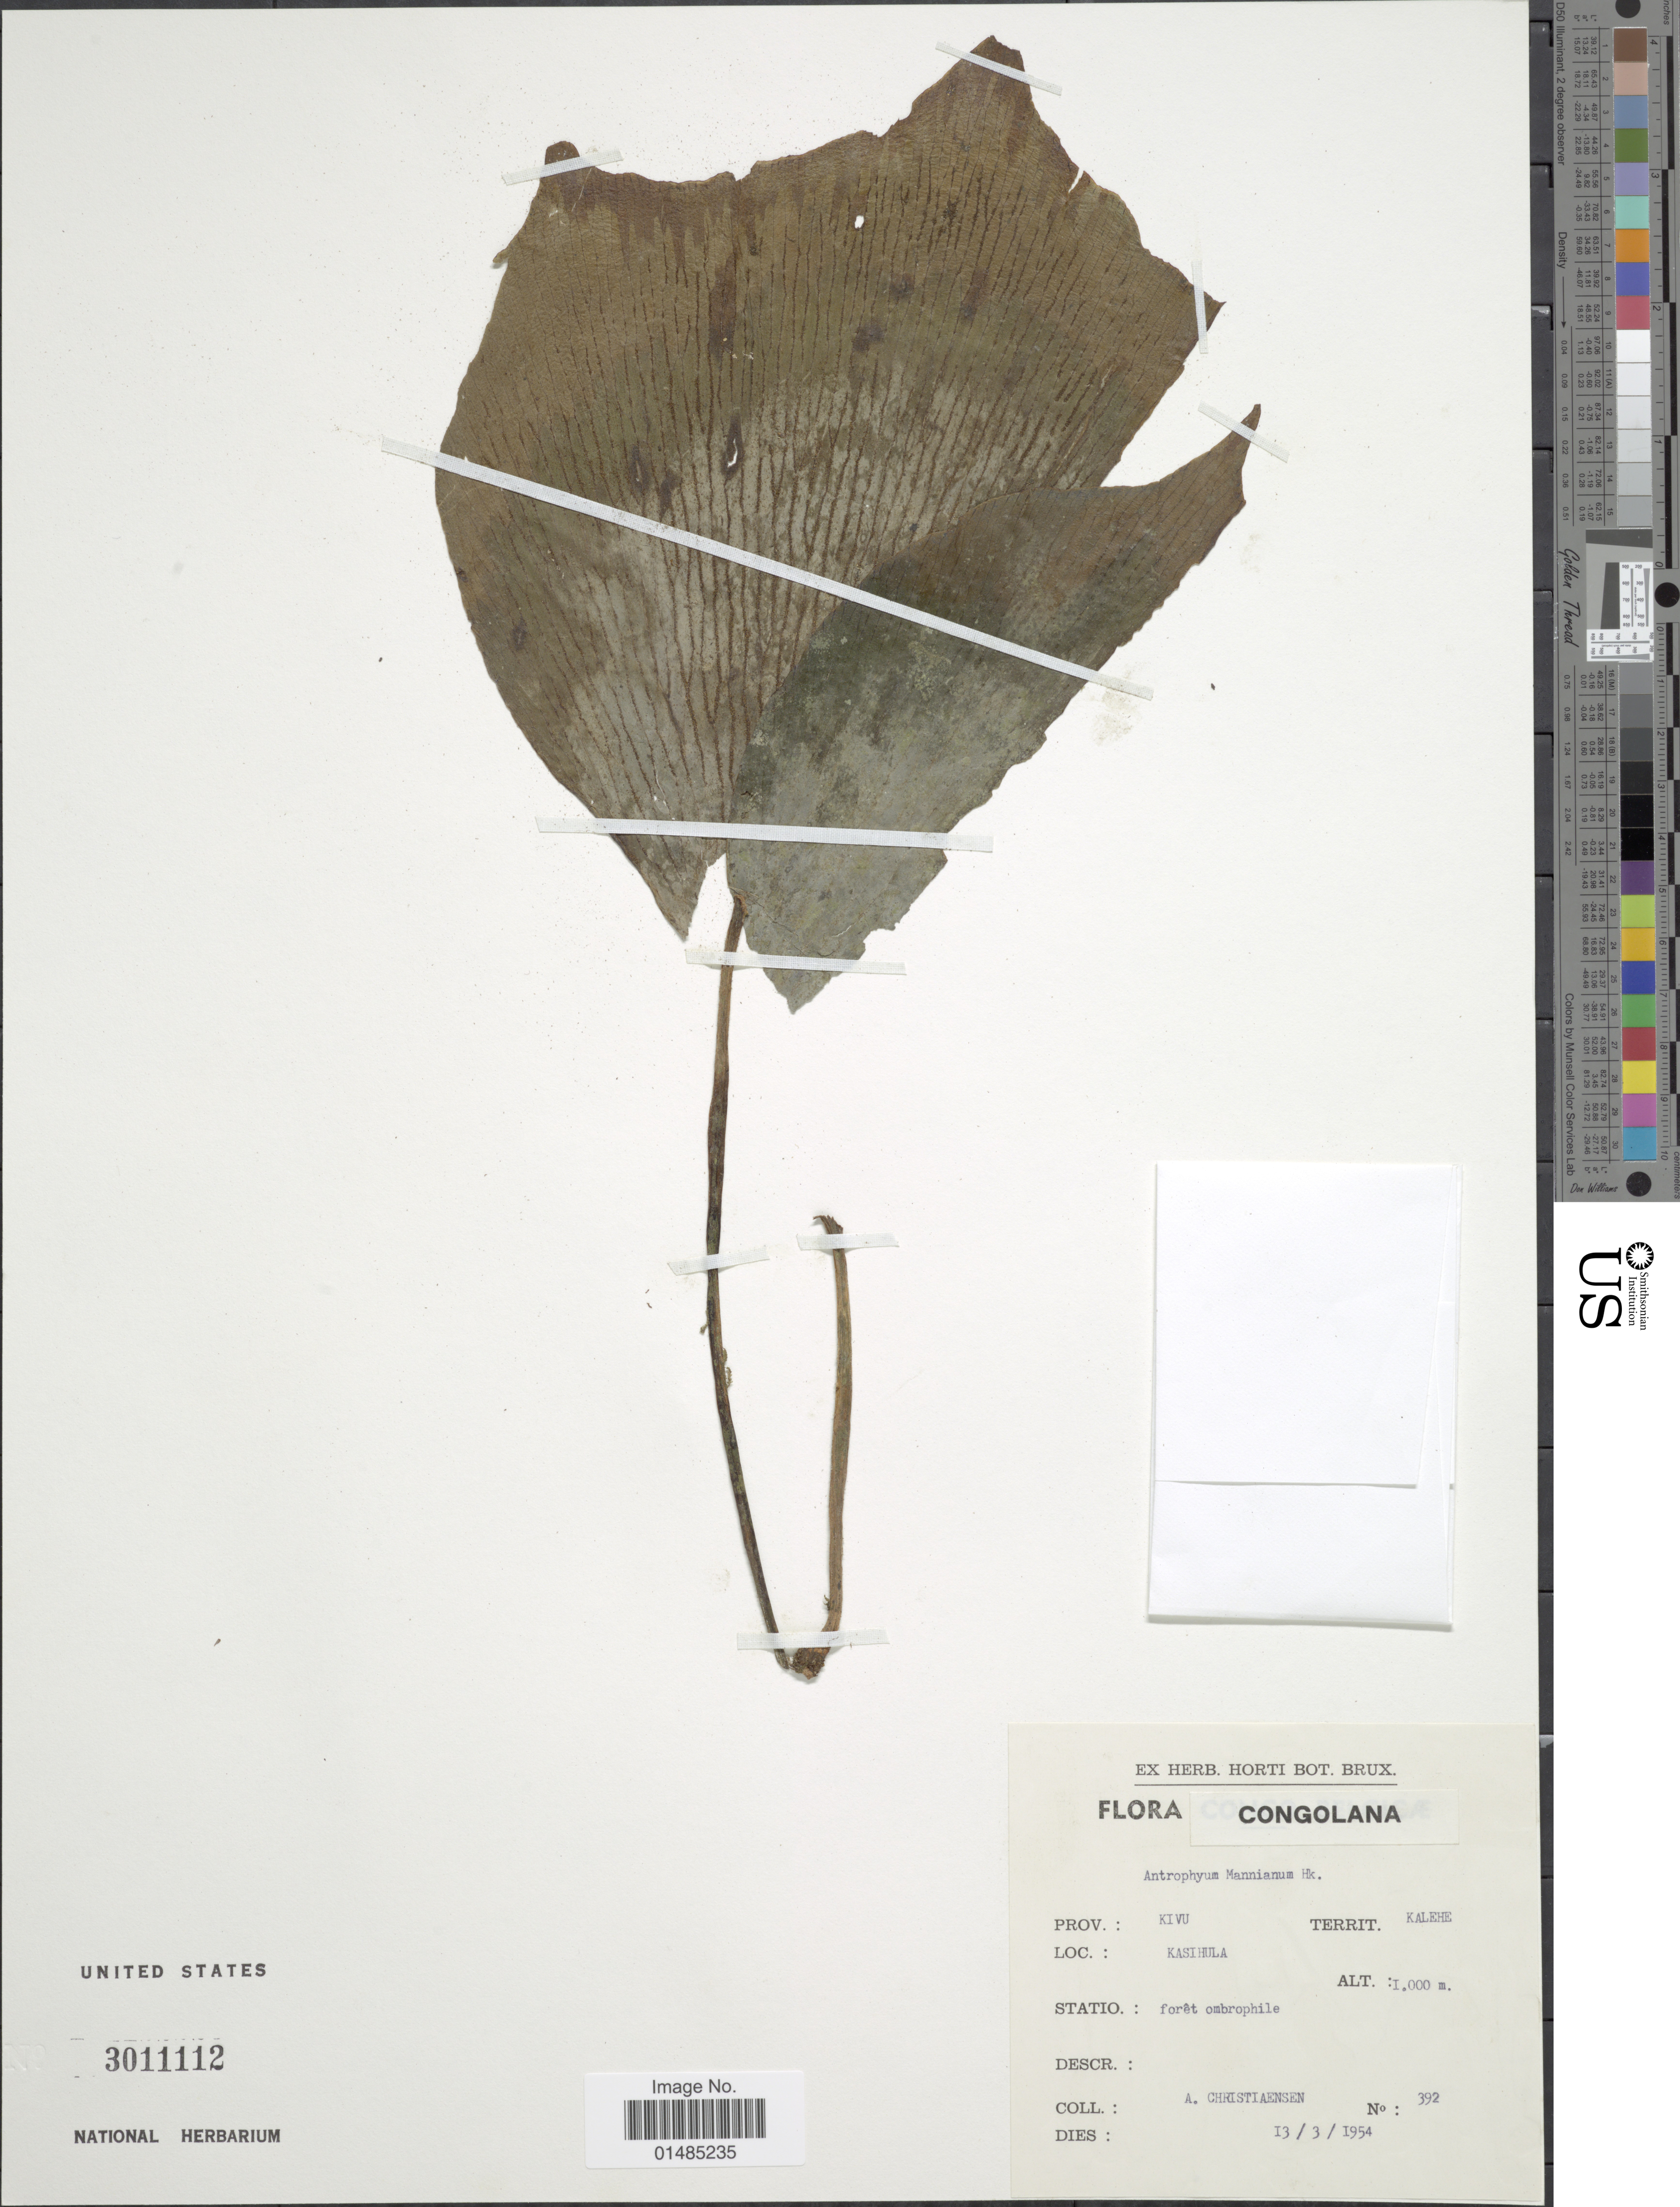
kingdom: Plantae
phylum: Tracheophyta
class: Polypodiopsida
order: Polypodiales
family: Pteridaceae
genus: Antrophyum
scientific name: Antrophyum mannianum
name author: Hook.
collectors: A. Christiaensen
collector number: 392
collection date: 1954-03-13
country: Congo, Democratic Republic of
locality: Kivu, Kalehe, Kasihula, Foret ombrophile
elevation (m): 1000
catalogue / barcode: US 3011112